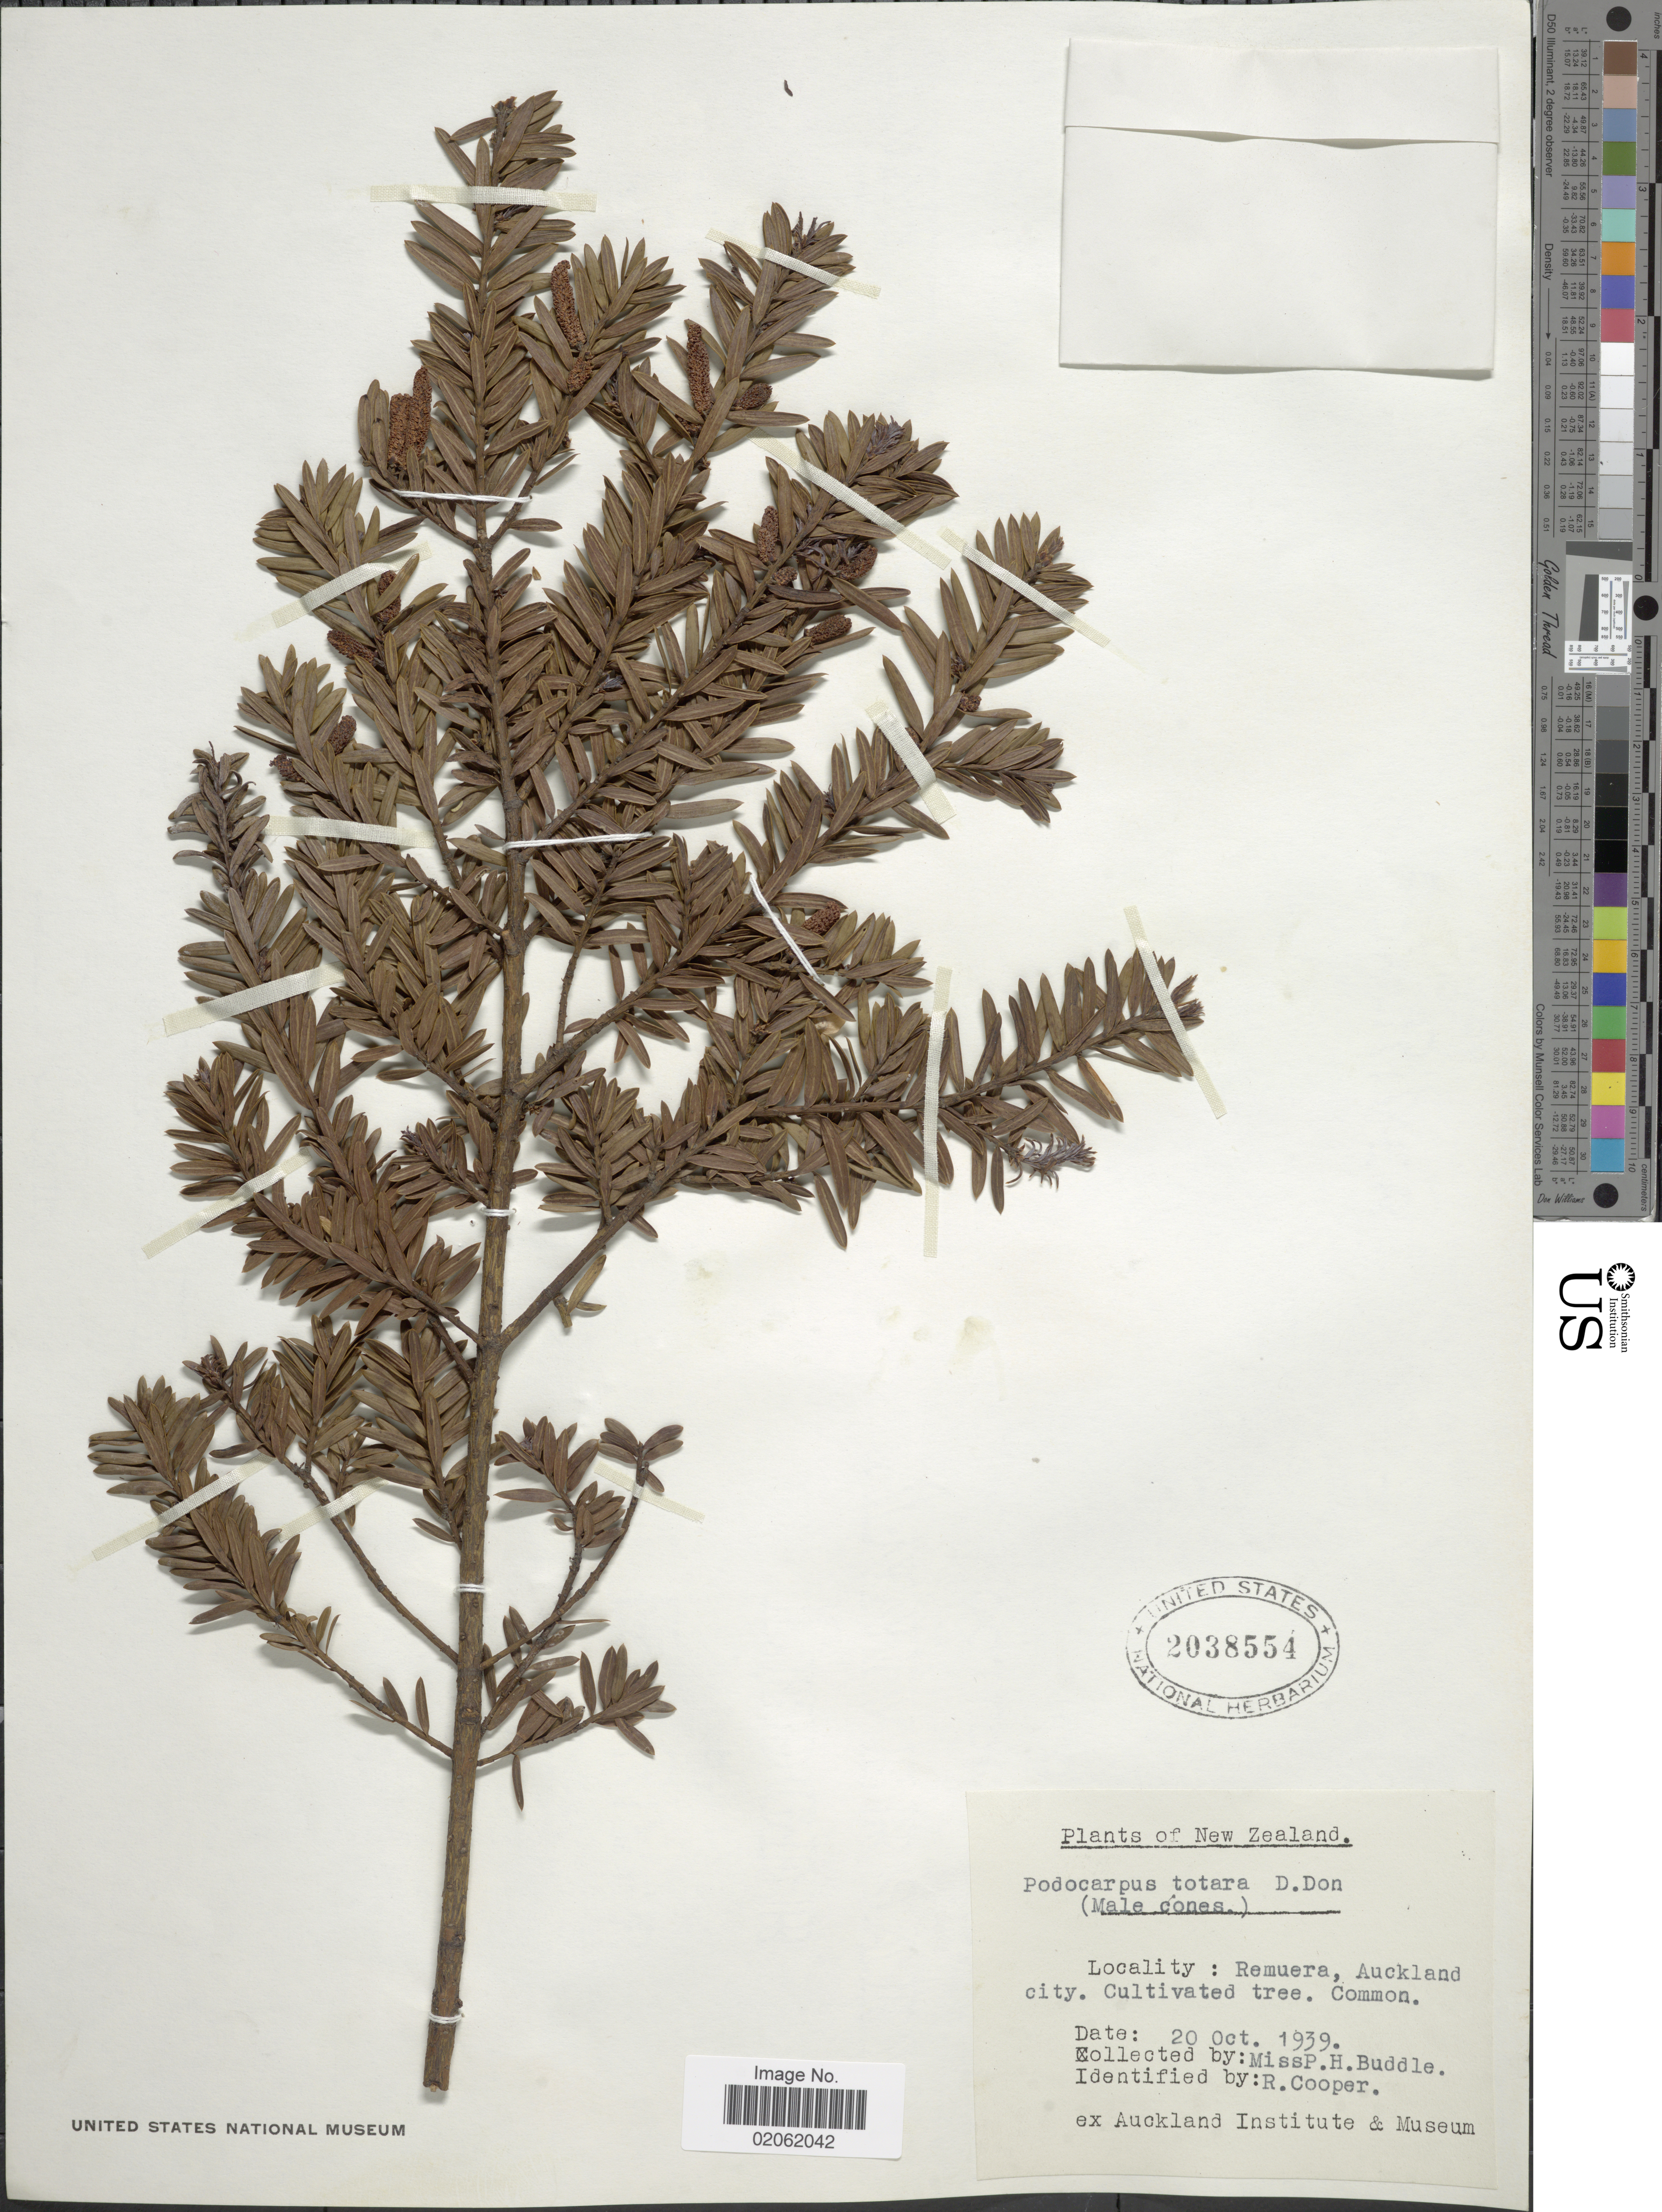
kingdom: Plantae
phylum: Tracheophyta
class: Pinopsida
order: Pinales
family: Podocarpaceae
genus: Podocarpus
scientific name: Podocarpus totara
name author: G. Benn. ex D. Don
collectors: P. Buddle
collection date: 1939-10-20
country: New Zealand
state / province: Auckland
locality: Remuera, Auckland city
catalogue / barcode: US 2038554